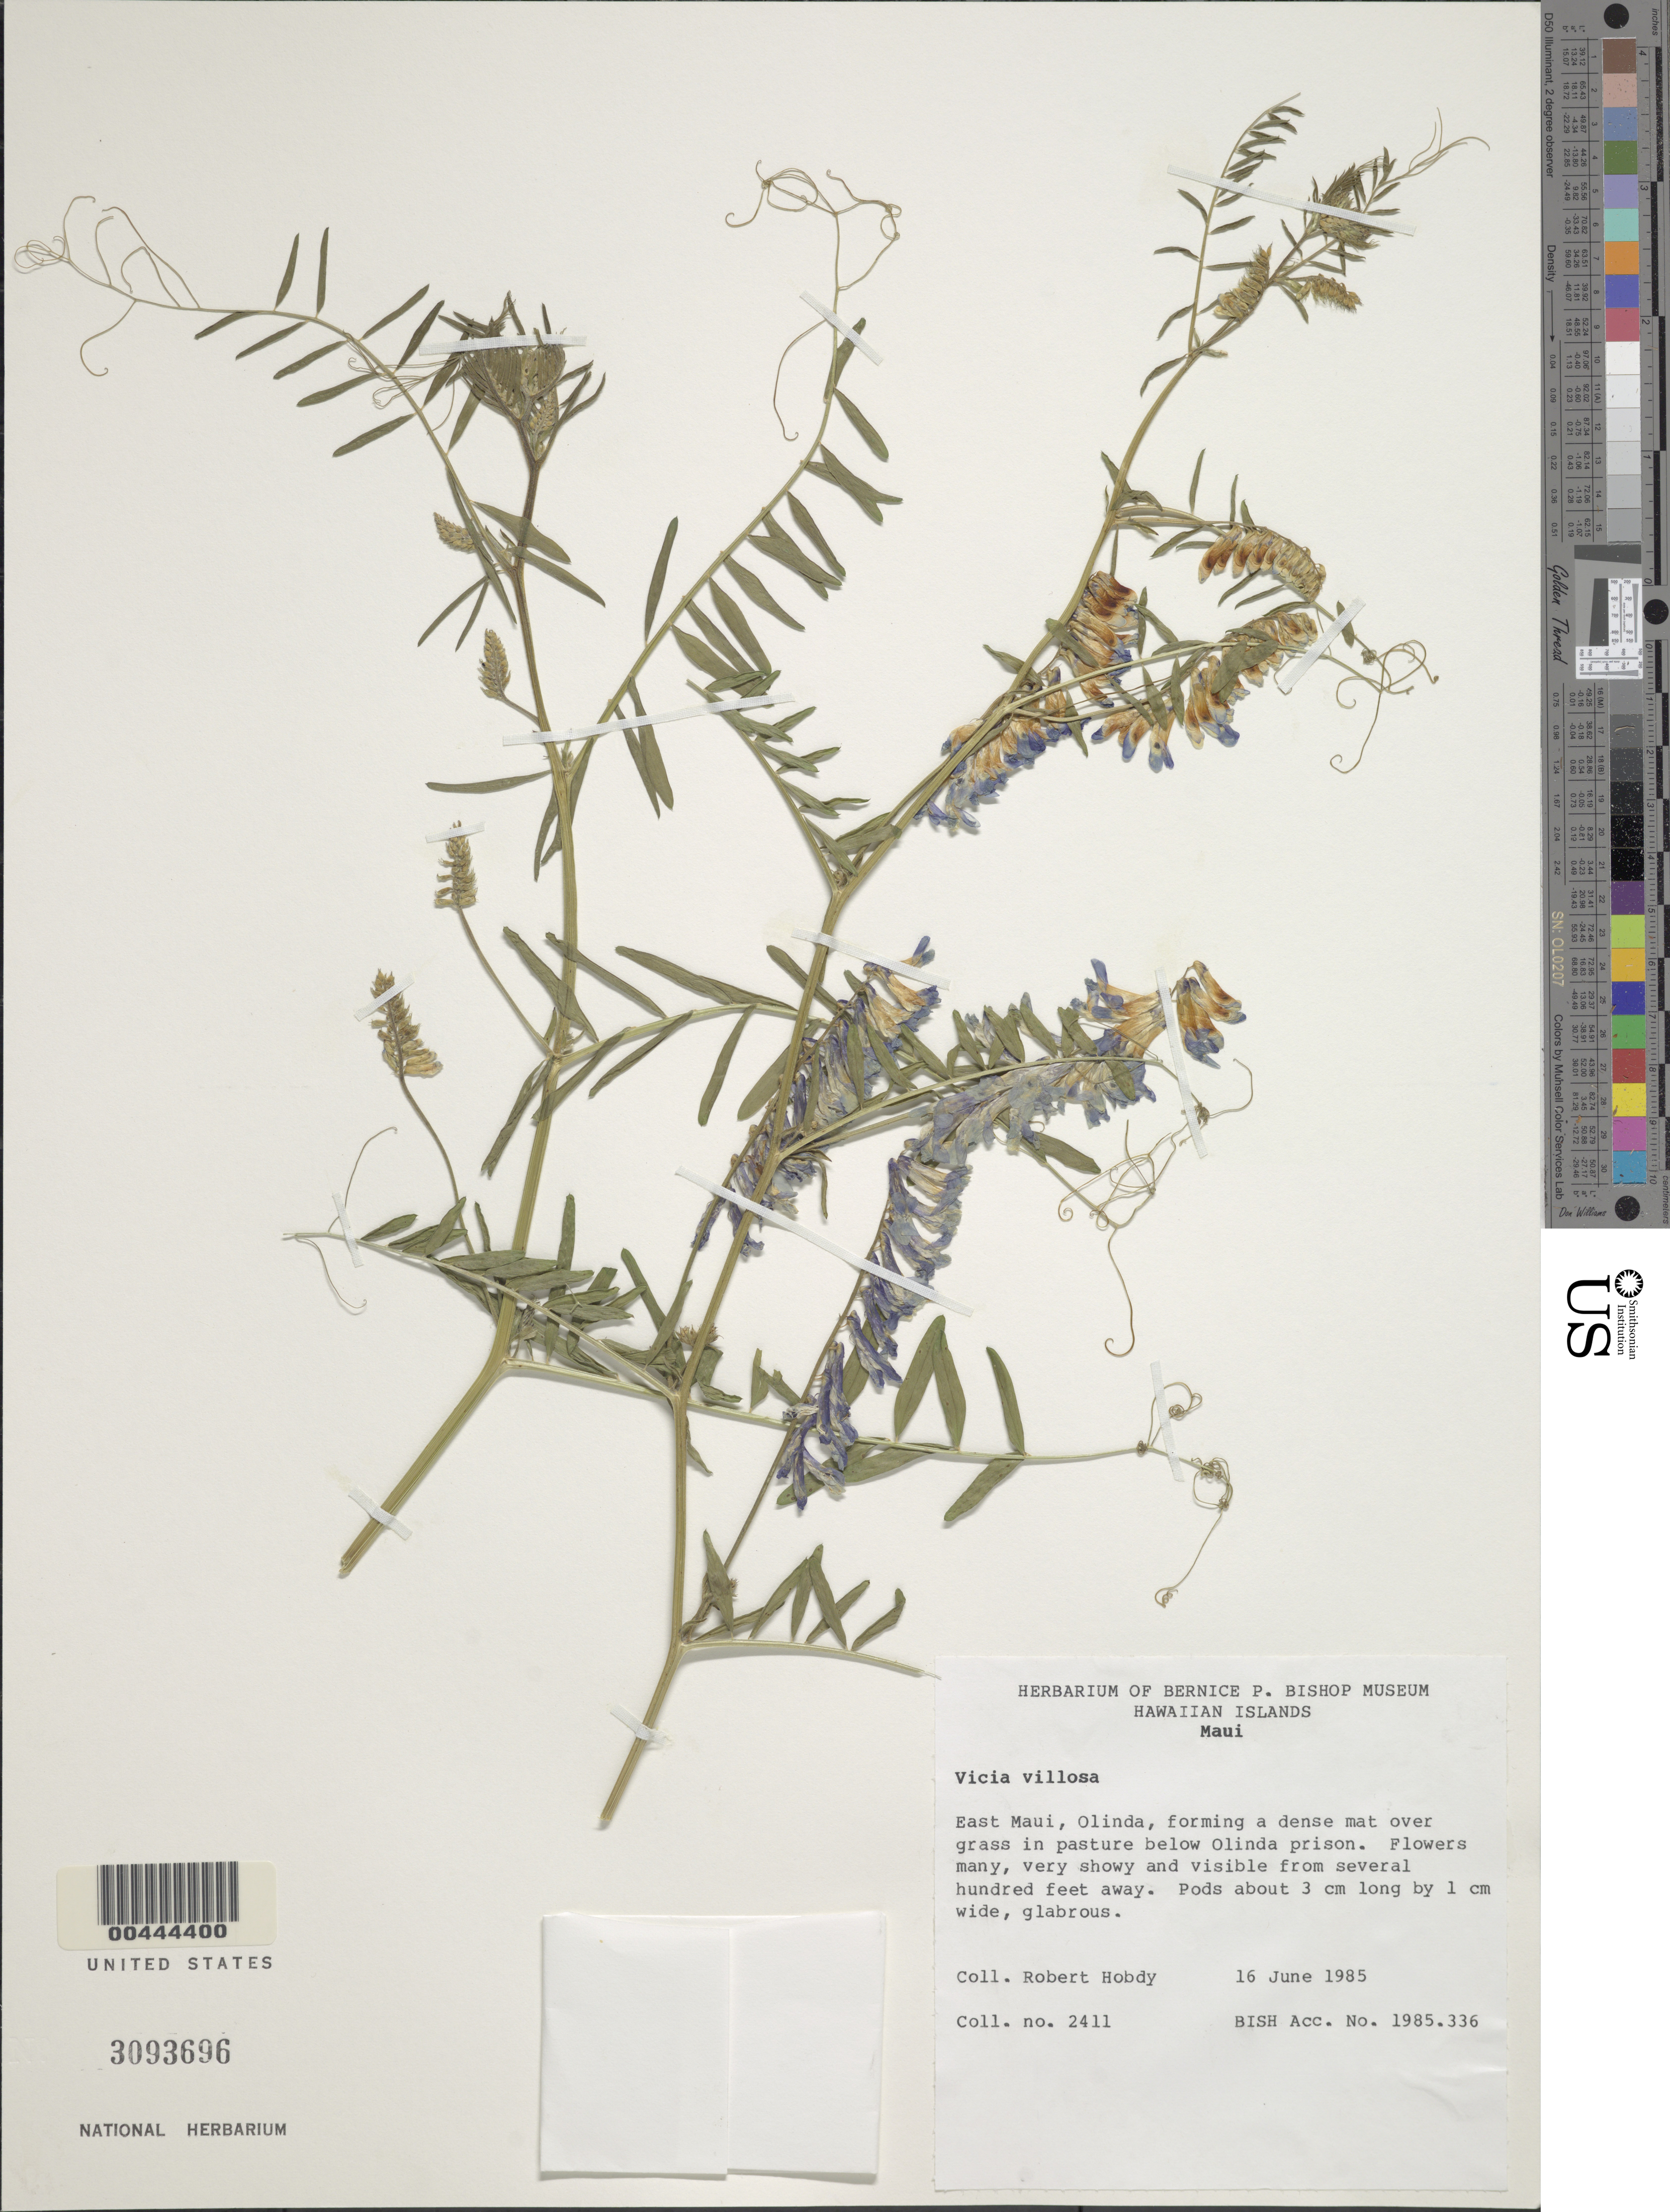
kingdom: Plantae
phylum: Tracheophyta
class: Magnoliopsida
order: Fabales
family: Fabaceae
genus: Vicia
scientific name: Vicia villosa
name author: Roth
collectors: R. Hobdy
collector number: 2411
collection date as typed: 16 Jun 1985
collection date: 1985-06-16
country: United States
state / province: Hawaii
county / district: Maui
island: Maui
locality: East Maui, Olinda, in pasture below Olinda prison.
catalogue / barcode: US 3093696